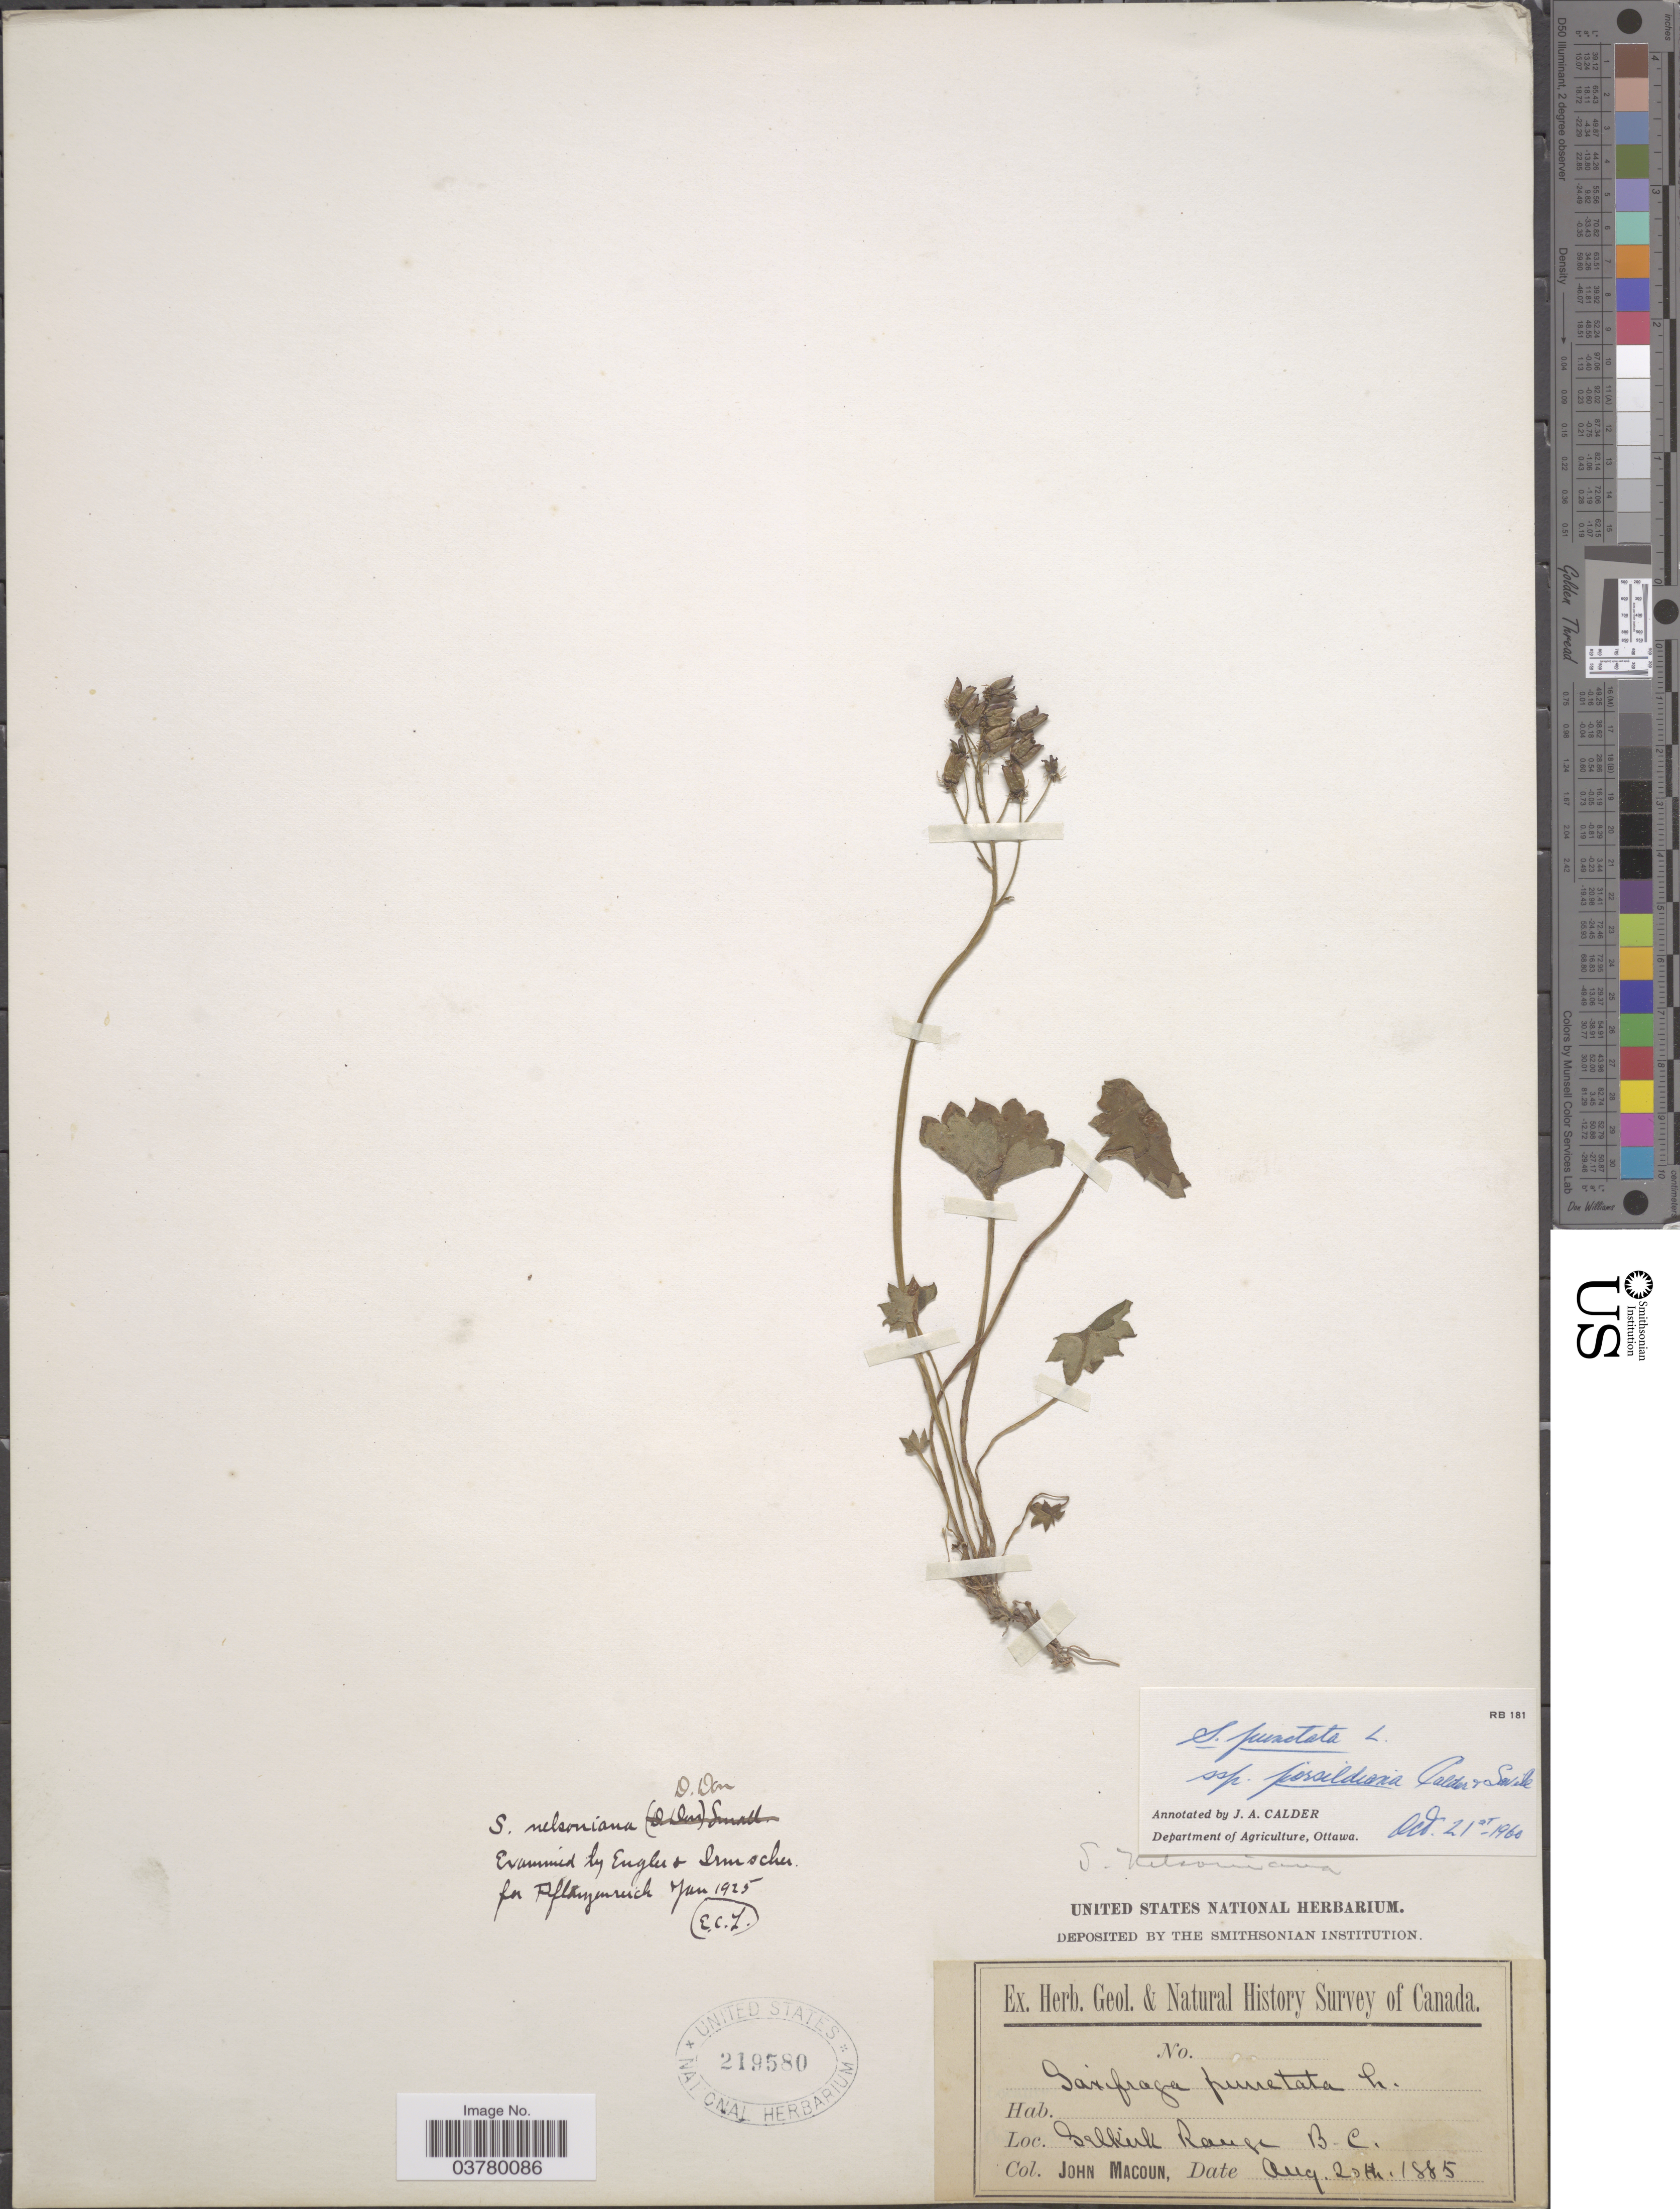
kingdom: Plantae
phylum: Tracheophyta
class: Magnoliopsida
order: Saxifragales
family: Saxifragaceae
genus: Micranthes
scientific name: Micranthes nelsoniana var. porsildiana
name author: (Calder & Savile) Gornall & H. Ohba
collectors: J. Macoun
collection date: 1885-08-20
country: Canada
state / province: British Columbia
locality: Selkirk Range.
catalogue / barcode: US 219580